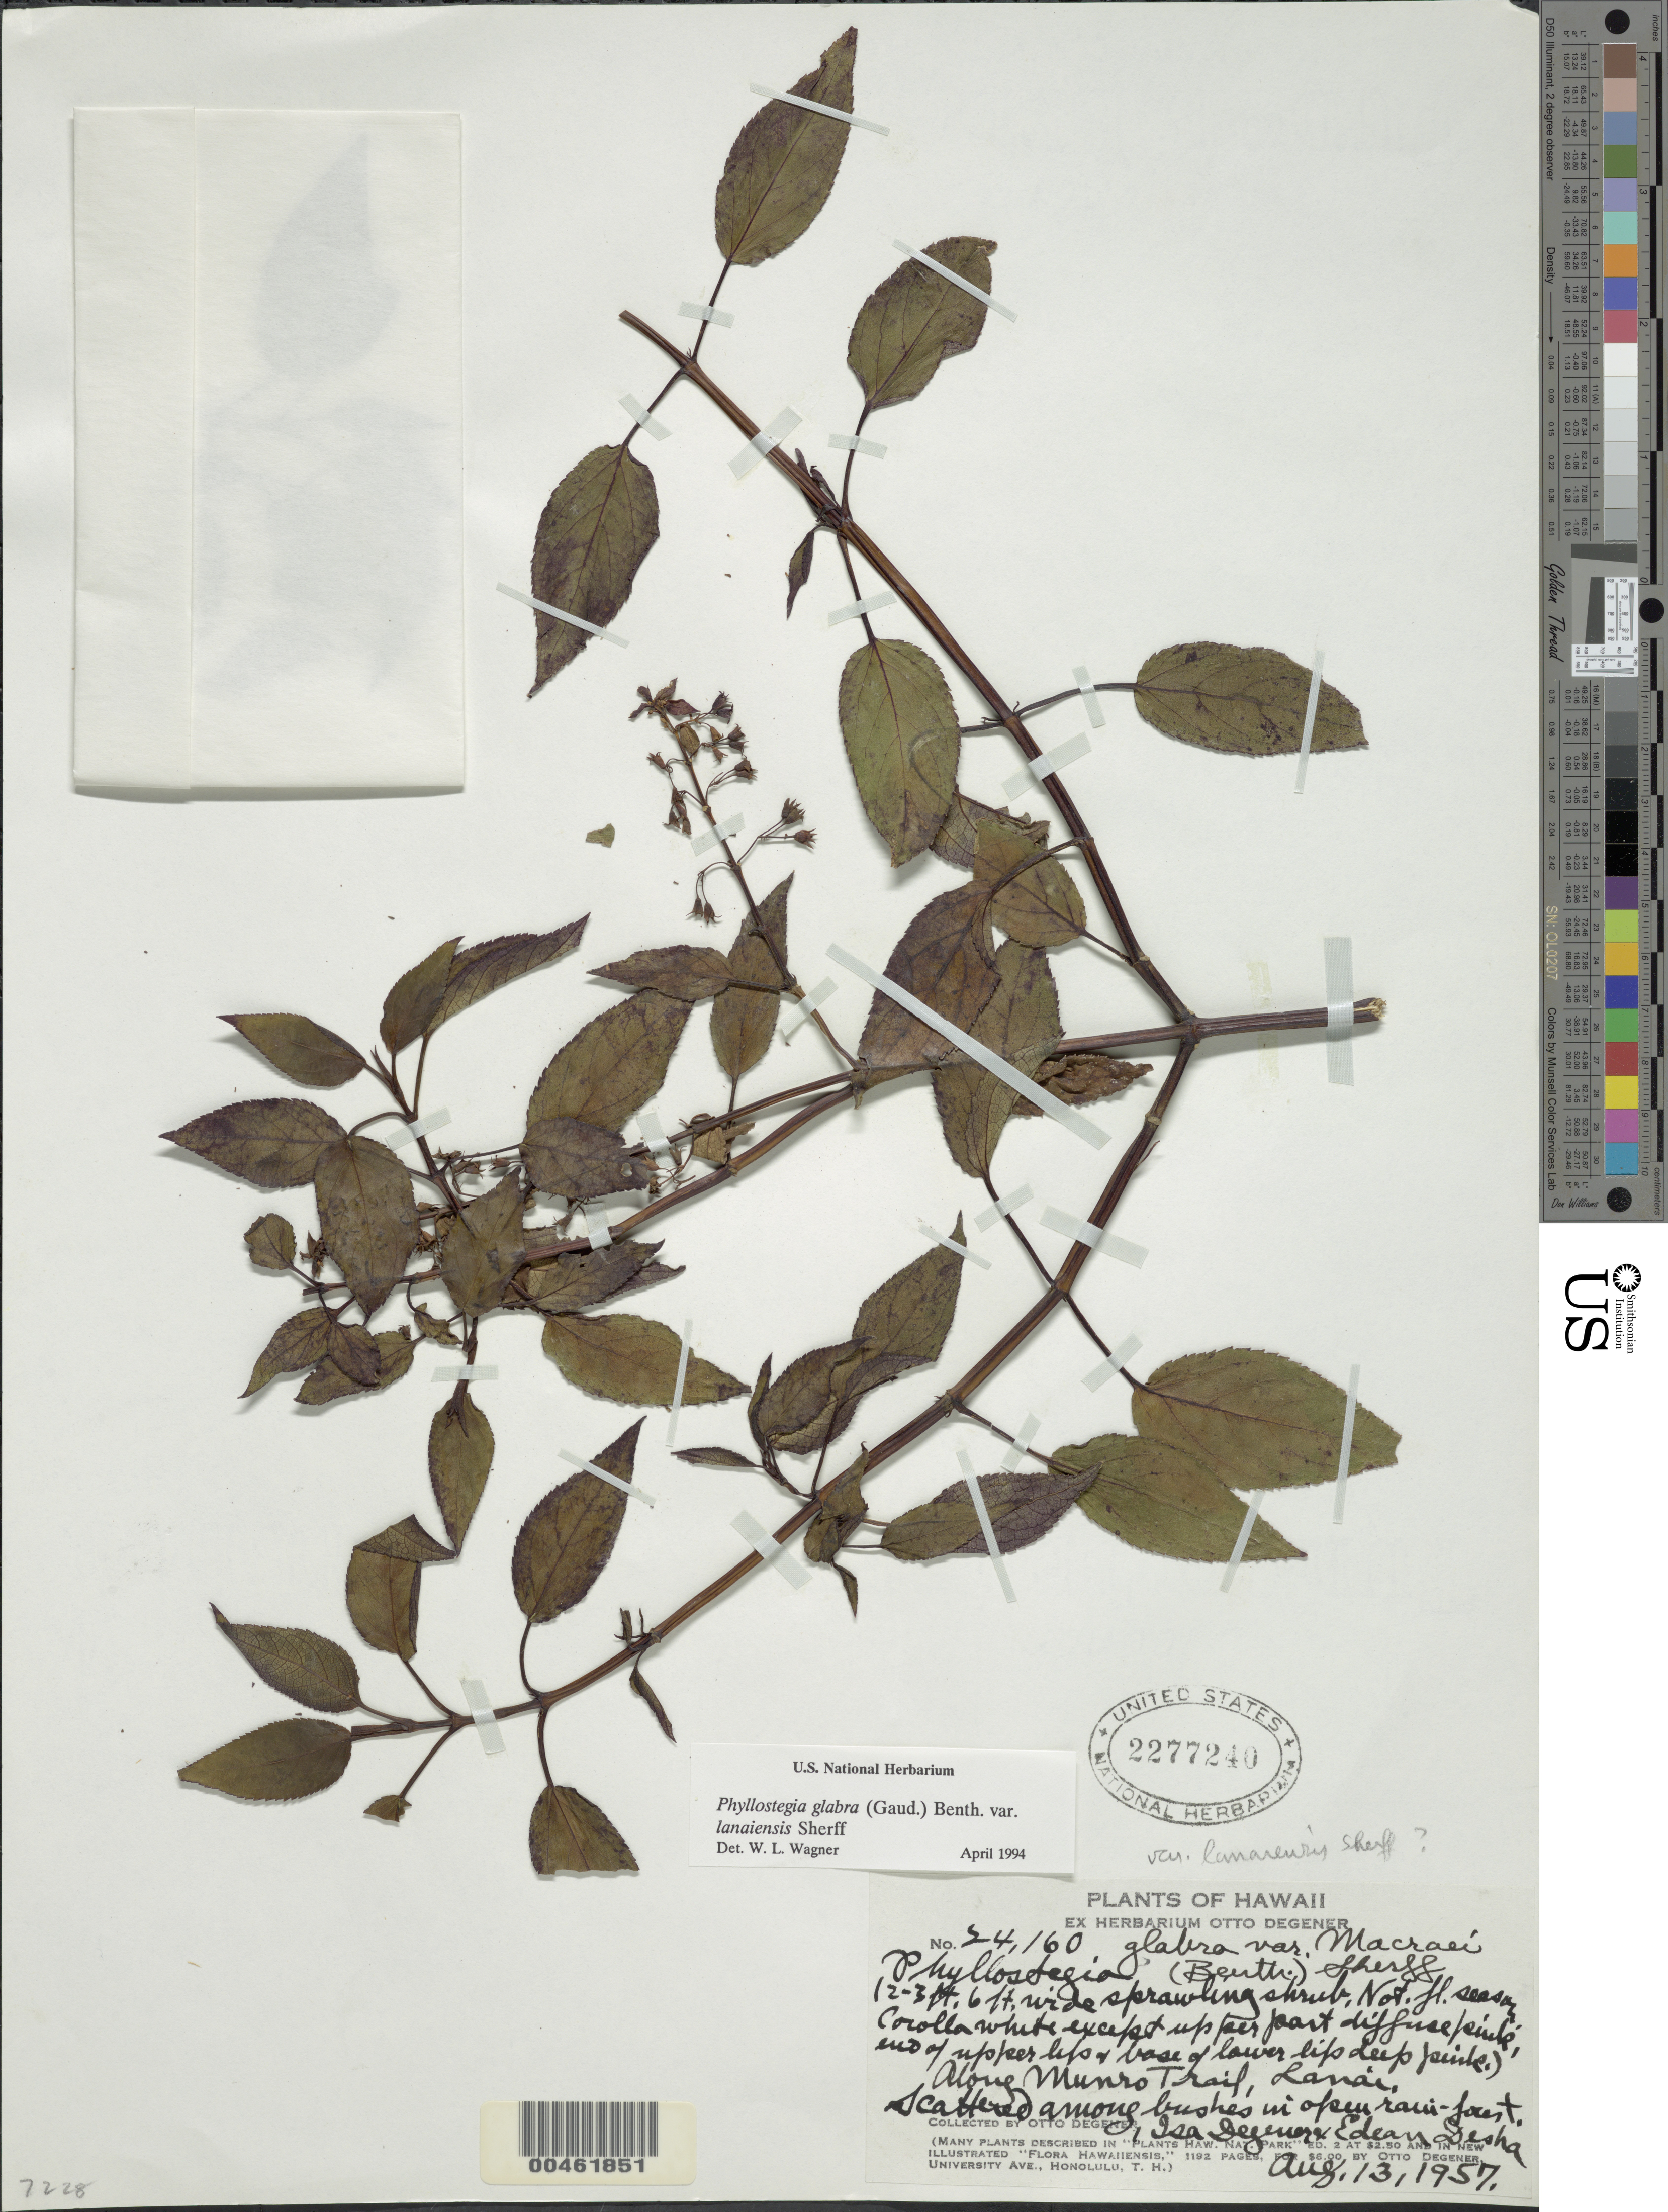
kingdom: Plantae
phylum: Tracheophyta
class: Magnoliopsida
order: Lamiales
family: Lamiaceae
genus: Phyllostegia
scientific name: Phyllostegia glabra var. lanaiensis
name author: Sherff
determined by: Wagner, W. L., (BOT), Smithsonian Institution - National Museum of Natural History (UNITED STATES)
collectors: O. Degener, I. Degener & E. Desha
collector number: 24160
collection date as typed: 13 Aug 1957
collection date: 1957-08-13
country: United States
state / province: Hawaii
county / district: Maui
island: Lana'i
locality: Along Munro Trail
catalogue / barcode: US 2277240